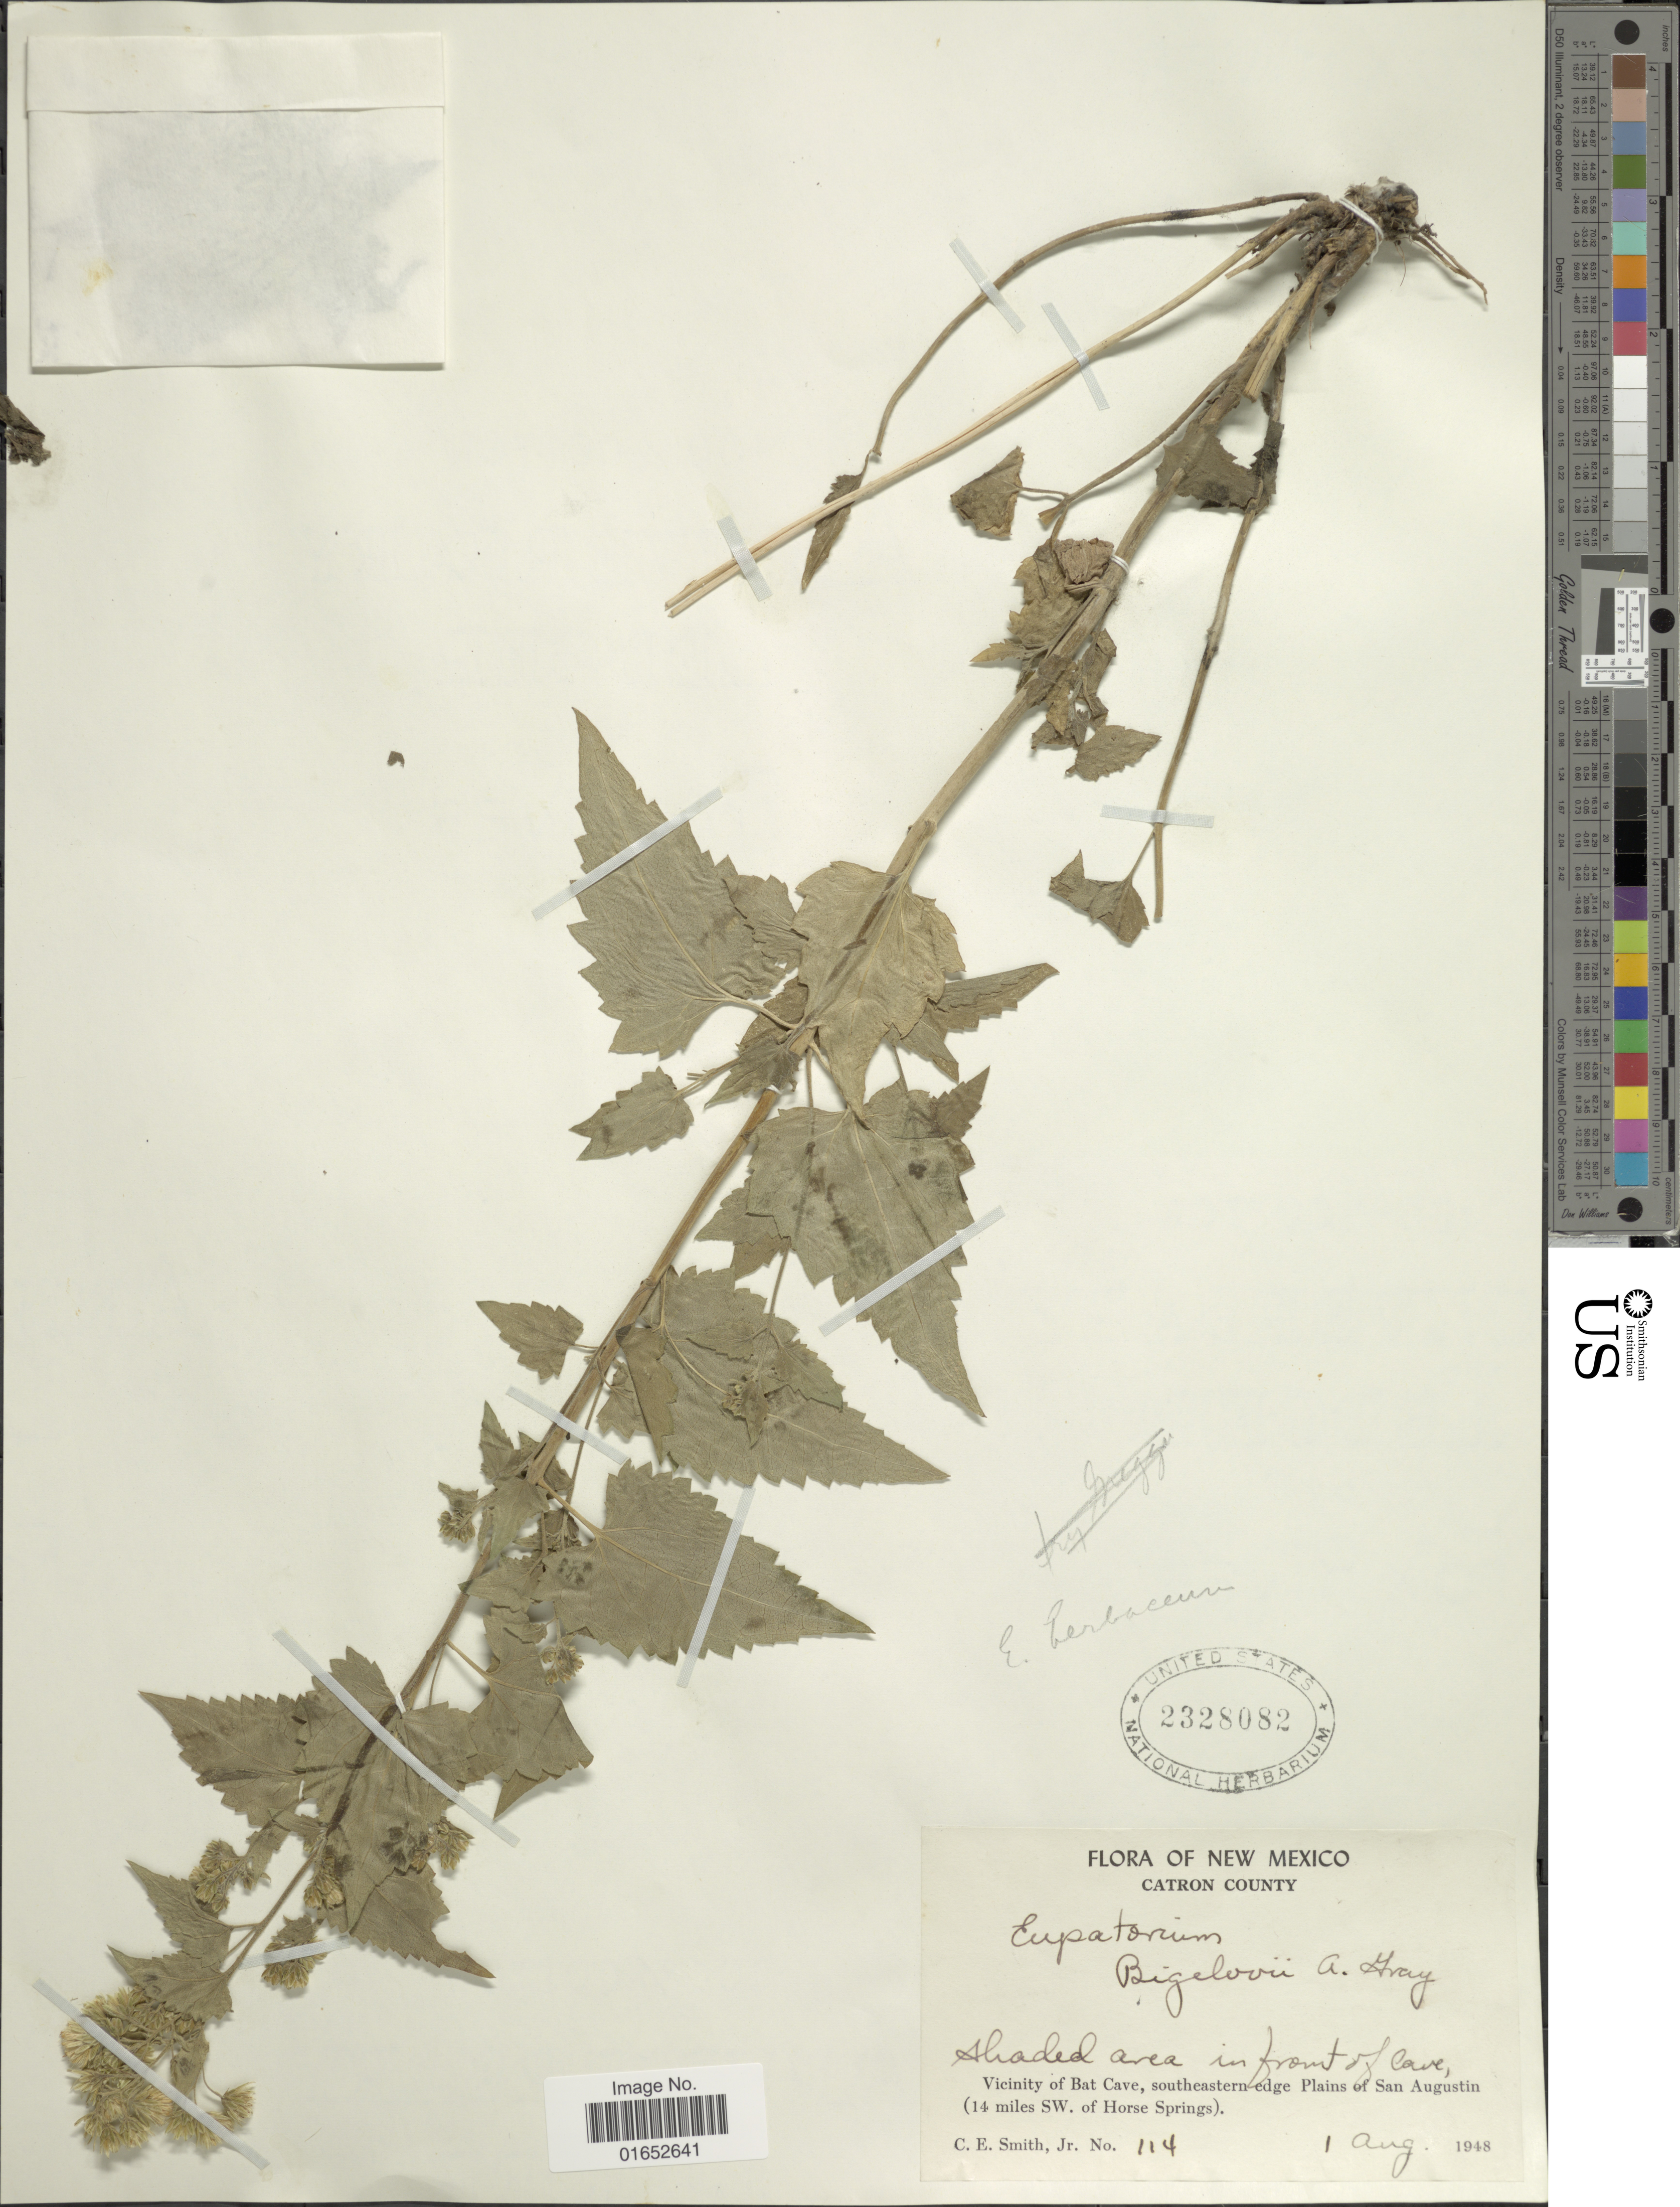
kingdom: Plantae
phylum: Tracheophyta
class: Magnoliopsida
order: Asterales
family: Asteraceae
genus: Brickelliastrum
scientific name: Brickelliastrum fendleri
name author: (A. Gray) R.M. King & H. Rob.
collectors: C. E. Smith Jr.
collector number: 114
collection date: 1948-08-01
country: United States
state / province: New Mexico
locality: Catron County, Shaded area in front of Cave, Vicinity of Bat Cave. southeastern edge Plains of San Augustin (14 miles SW. of Horse Springs)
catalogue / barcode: US 2328082